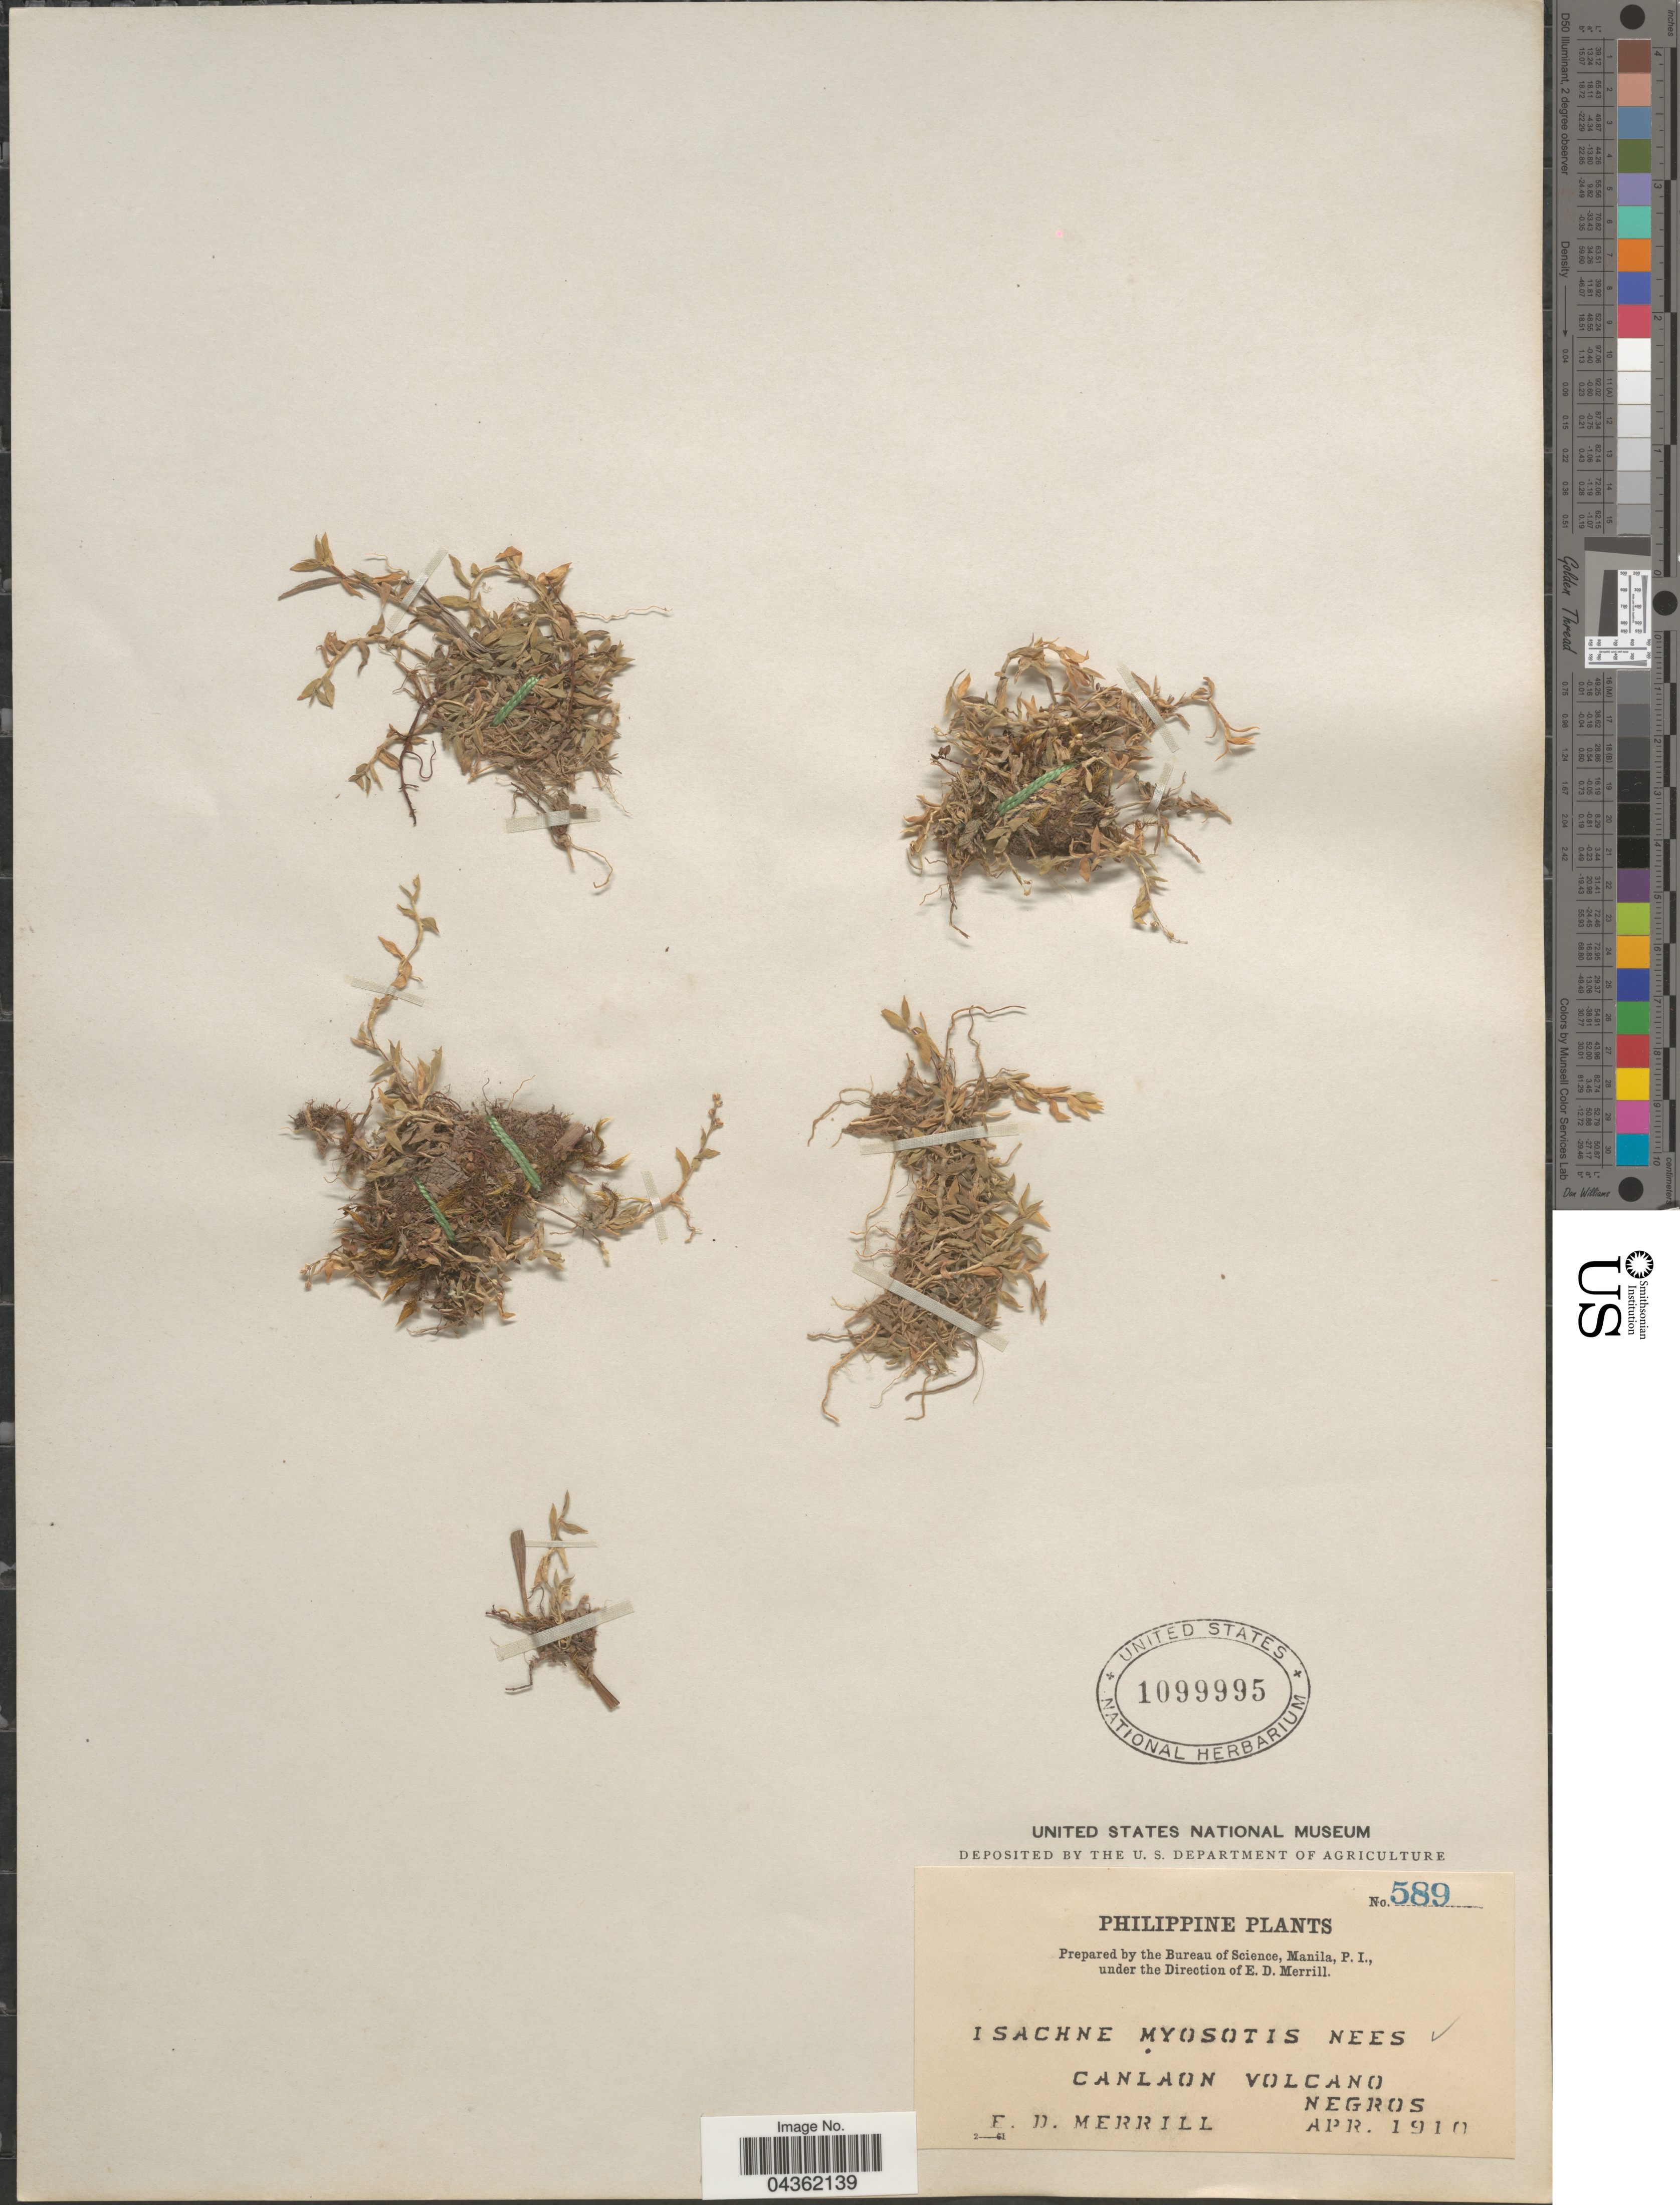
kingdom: Plantae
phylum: Tracheophyta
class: Liliopsida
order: Poales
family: Poaceae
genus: Isachne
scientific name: Isachne myosotis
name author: Nees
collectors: E. D. Merrill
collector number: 589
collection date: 1910-04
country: Philippines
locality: Canlaon Volcano. Negros.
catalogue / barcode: US 1099995